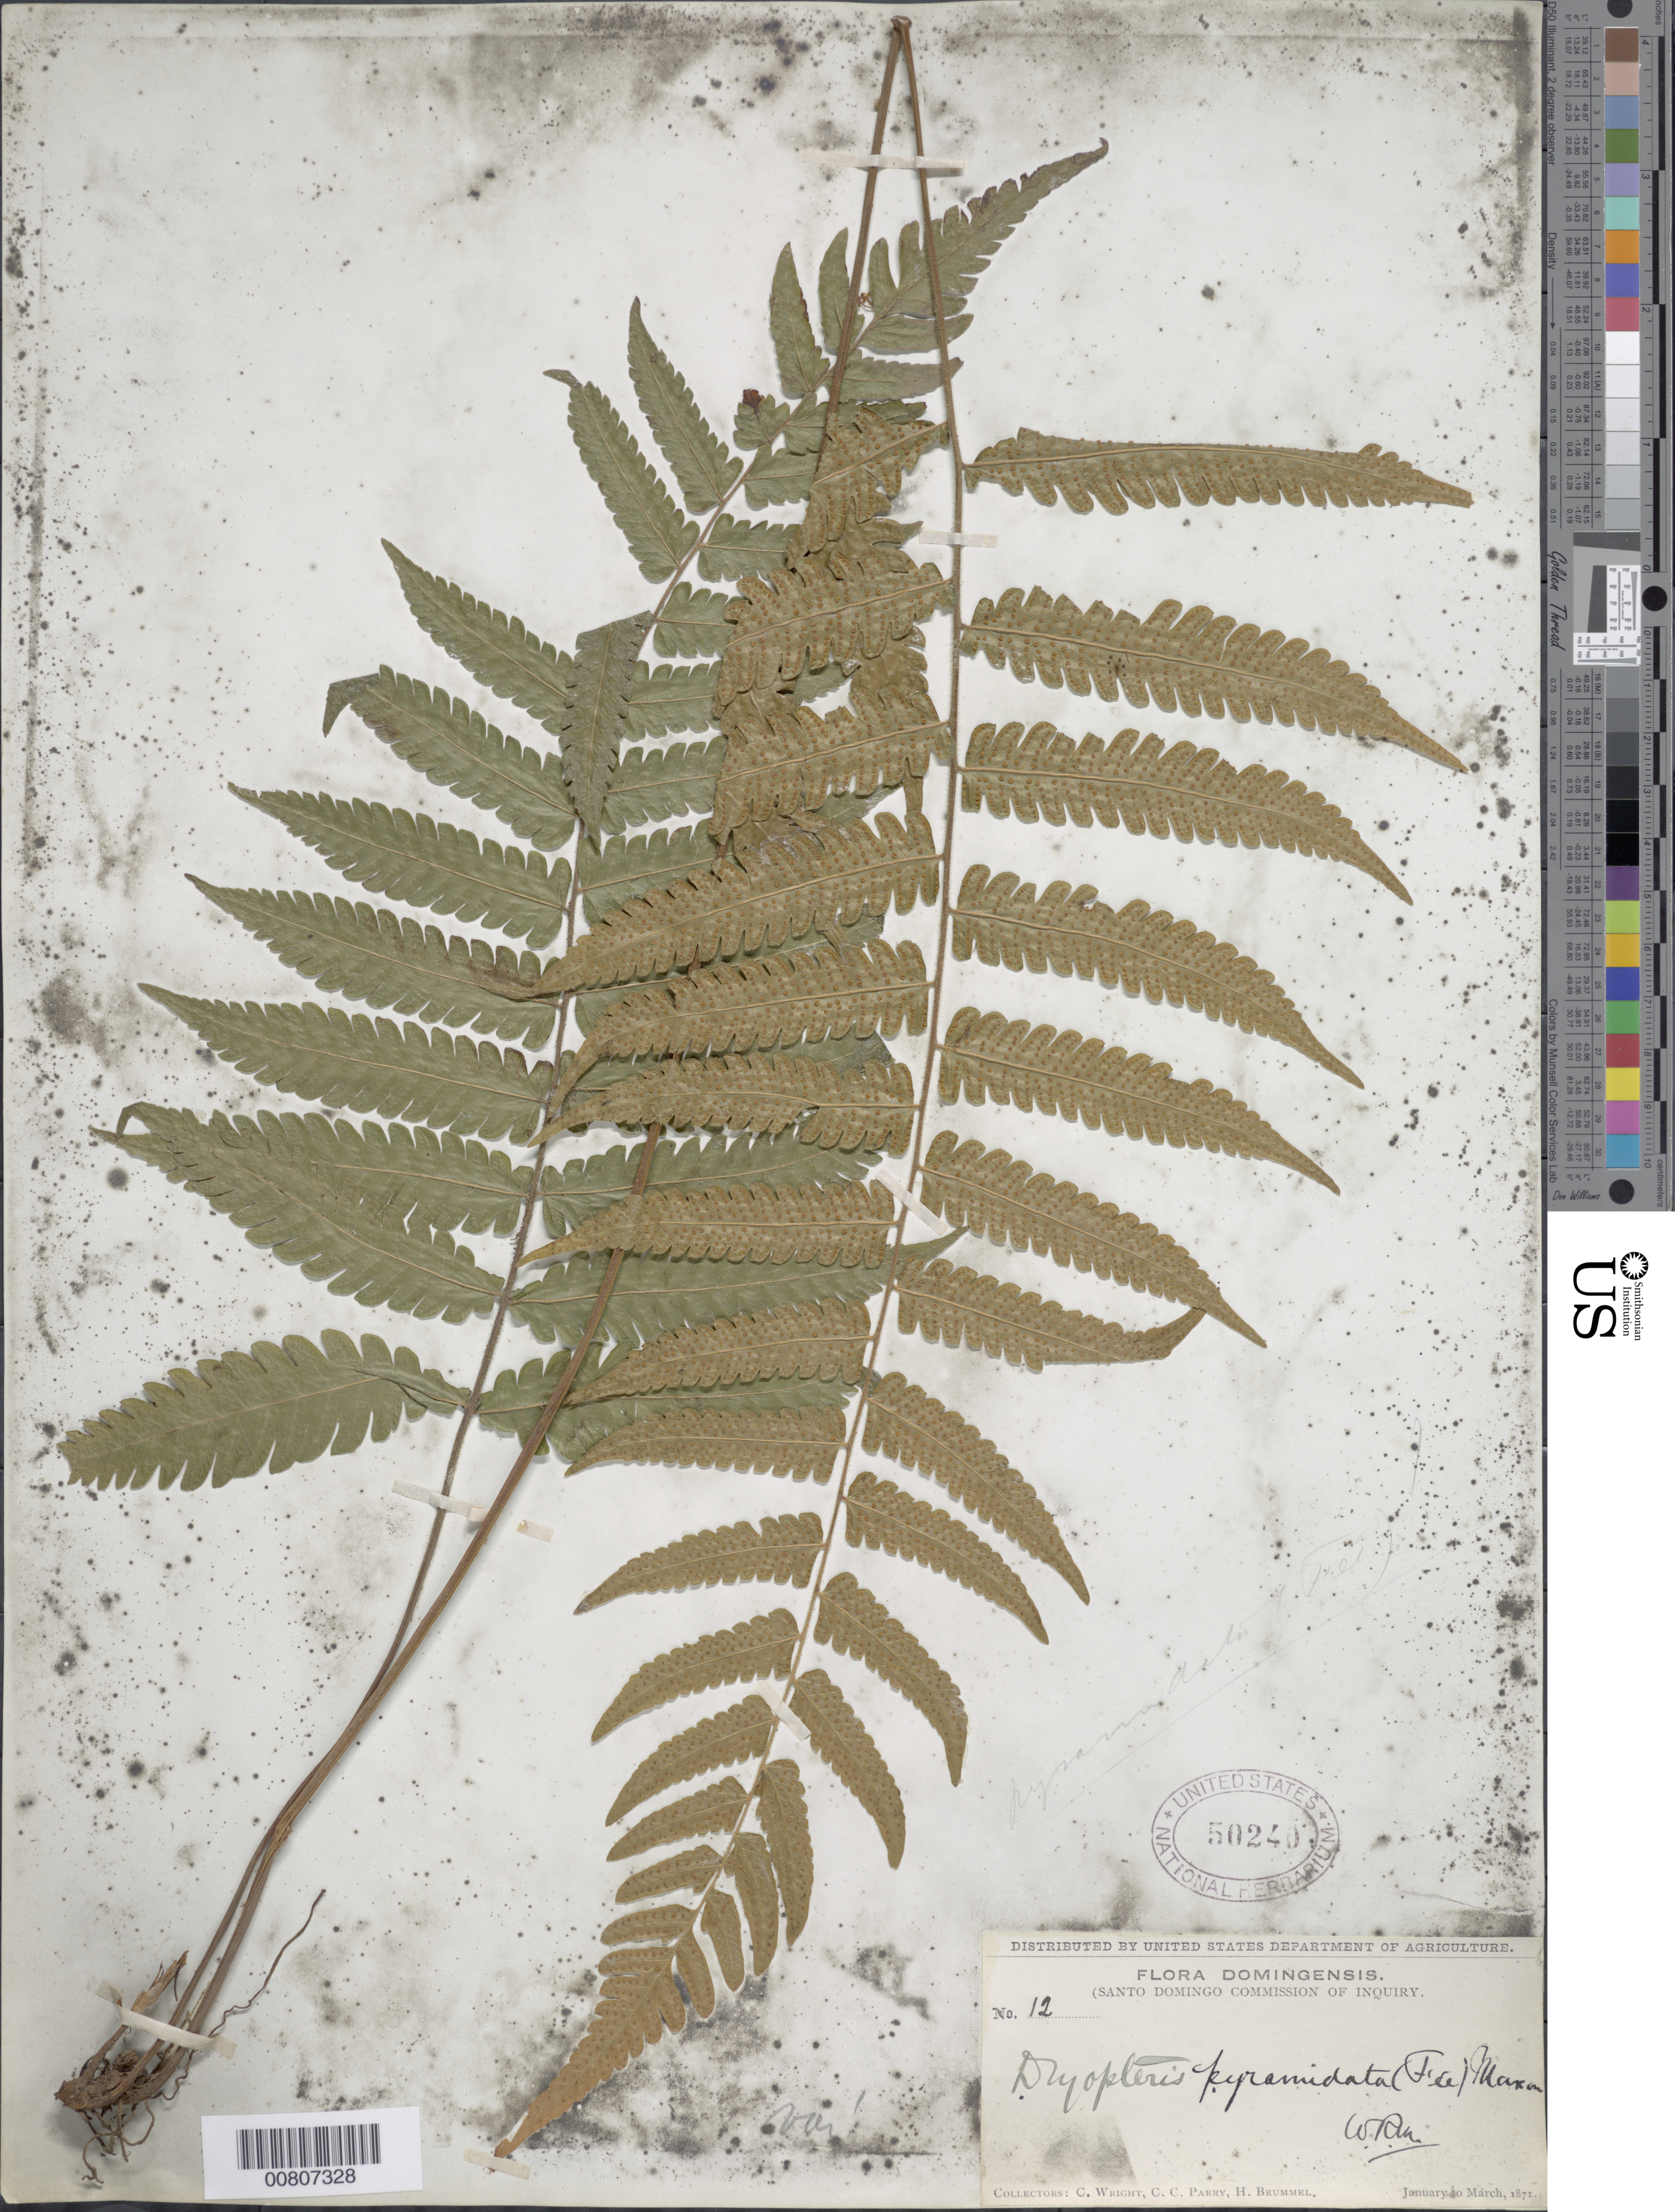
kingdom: Plantae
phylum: Tracheophyta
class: Polypodiopsida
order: Polypodiales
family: Thelypteridaceae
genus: Goniopteris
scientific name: Goniopteris abrupta (Desv.) comb. nov., ined 2015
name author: (Desv.)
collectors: C. Wright, C. C. Parry & H. Brummel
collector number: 12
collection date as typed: Jan 1871 to -- Mar 1871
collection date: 1871-01/1871-03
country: Dominican Republic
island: Hispaniola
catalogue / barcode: US 50240